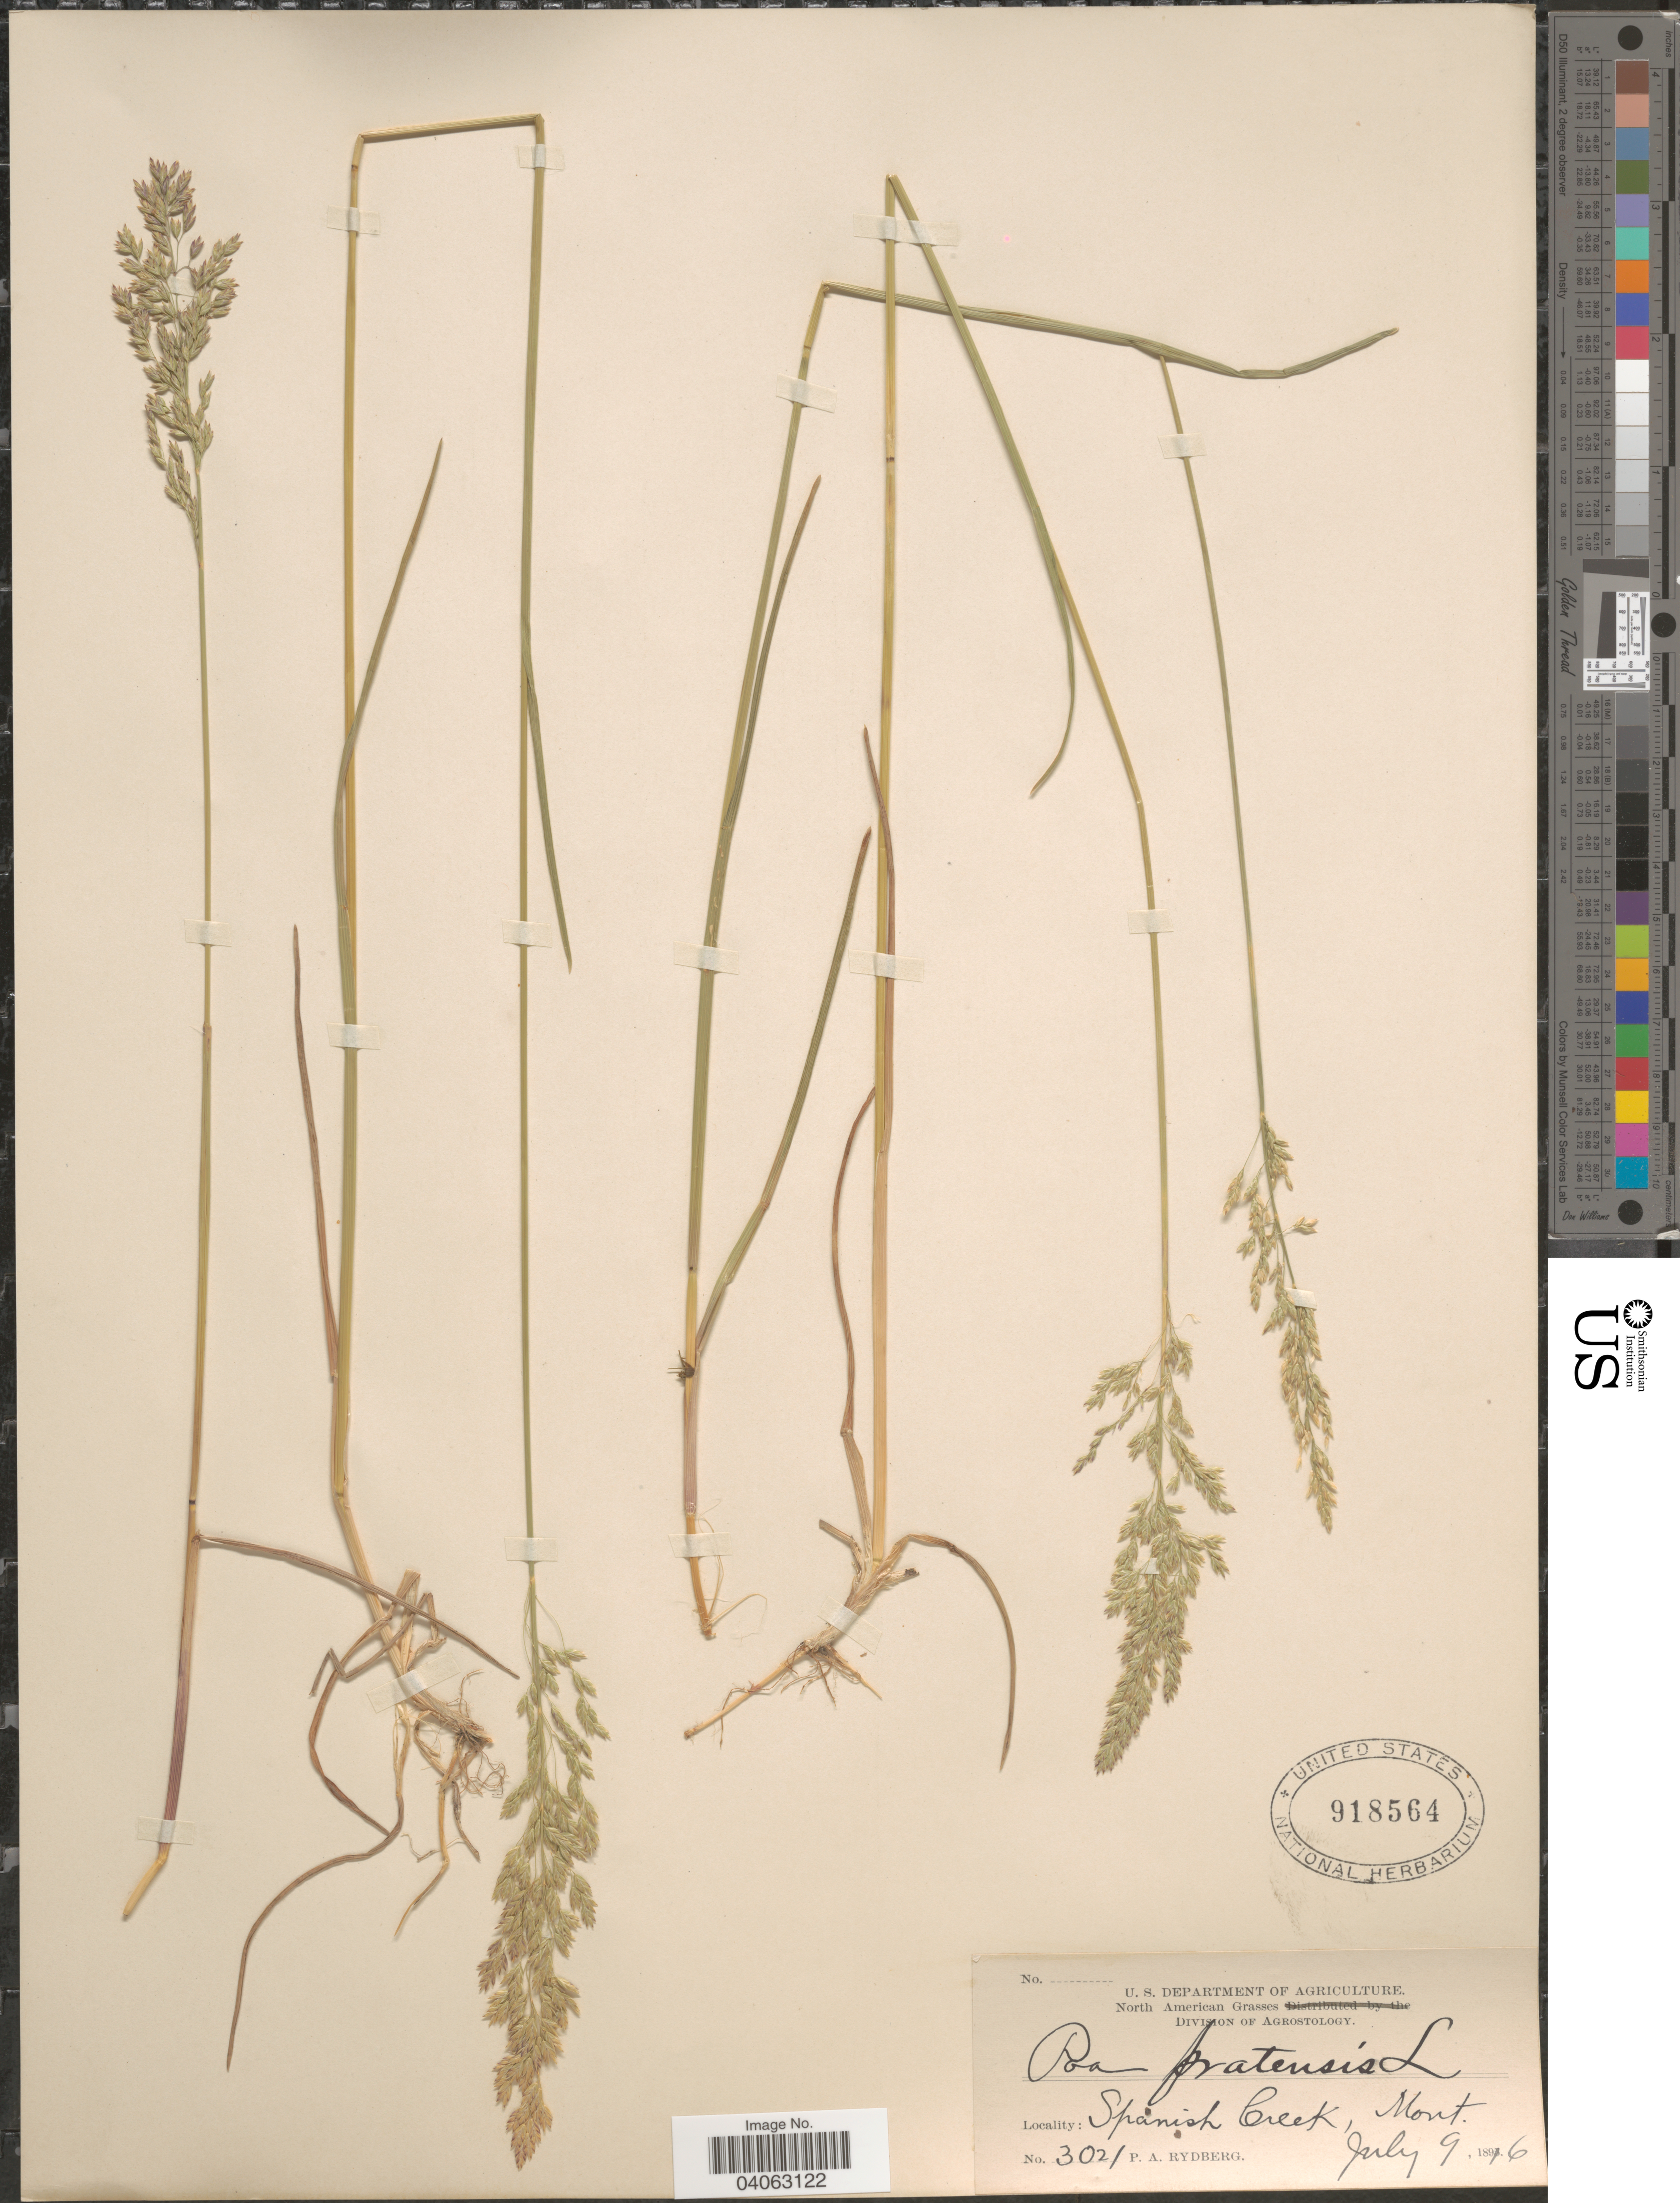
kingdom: Plantae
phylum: Tracheophyta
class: Liliopsida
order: Poales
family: Poaceae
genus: Poa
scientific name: Poa pratensis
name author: L.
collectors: P. A. Rydberg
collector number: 3021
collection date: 1896-07-09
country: United States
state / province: Montana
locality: Spanish Creek.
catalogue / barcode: US 918564